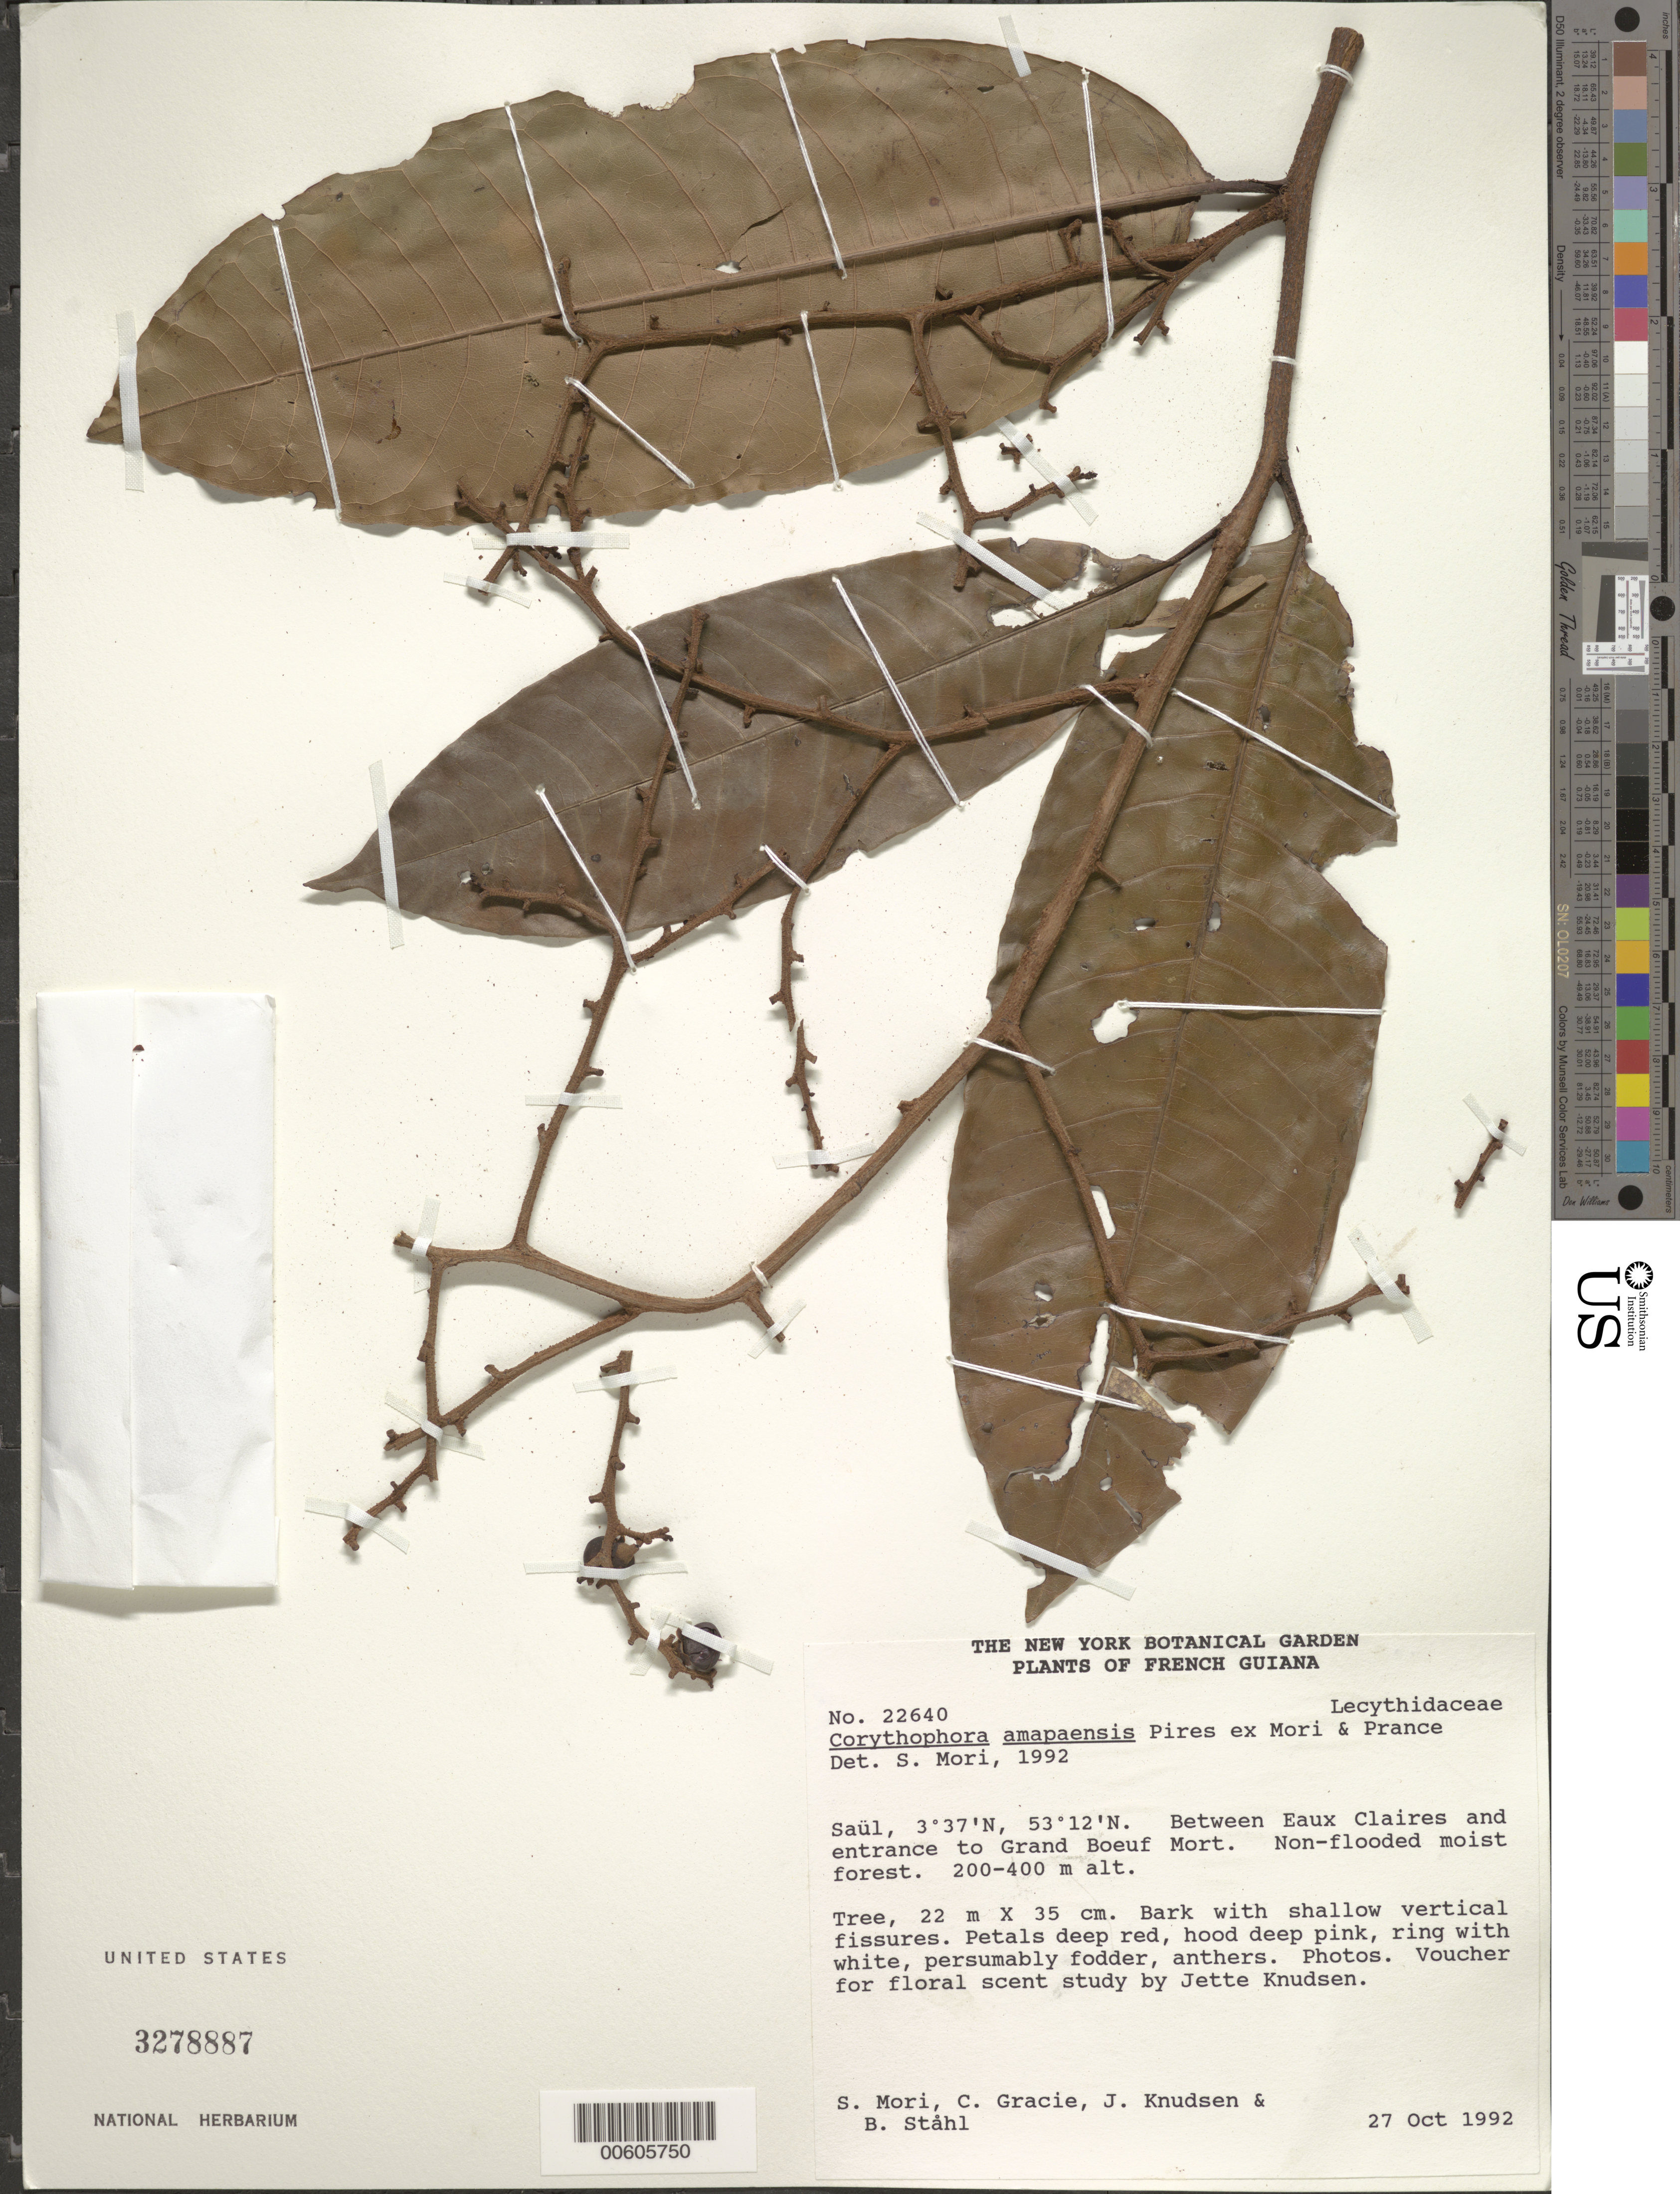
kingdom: Plantae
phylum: Tracheophyta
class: Magnoliopsida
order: Ericales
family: Lecythidaceae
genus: Corythophora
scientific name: Corythophora amapaensis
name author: Pires ex S.A. Mori & Prance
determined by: Mori, Scott A.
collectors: S. Mori, C. A. Gracie, J. Knudsen & B. Ståhl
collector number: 22640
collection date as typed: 27-Oct-92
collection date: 1992-10-27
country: French Guiana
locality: Saül, between Eaux Claires and entrance to Grand Boeuf Mort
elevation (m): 200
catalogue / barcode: US 3278887